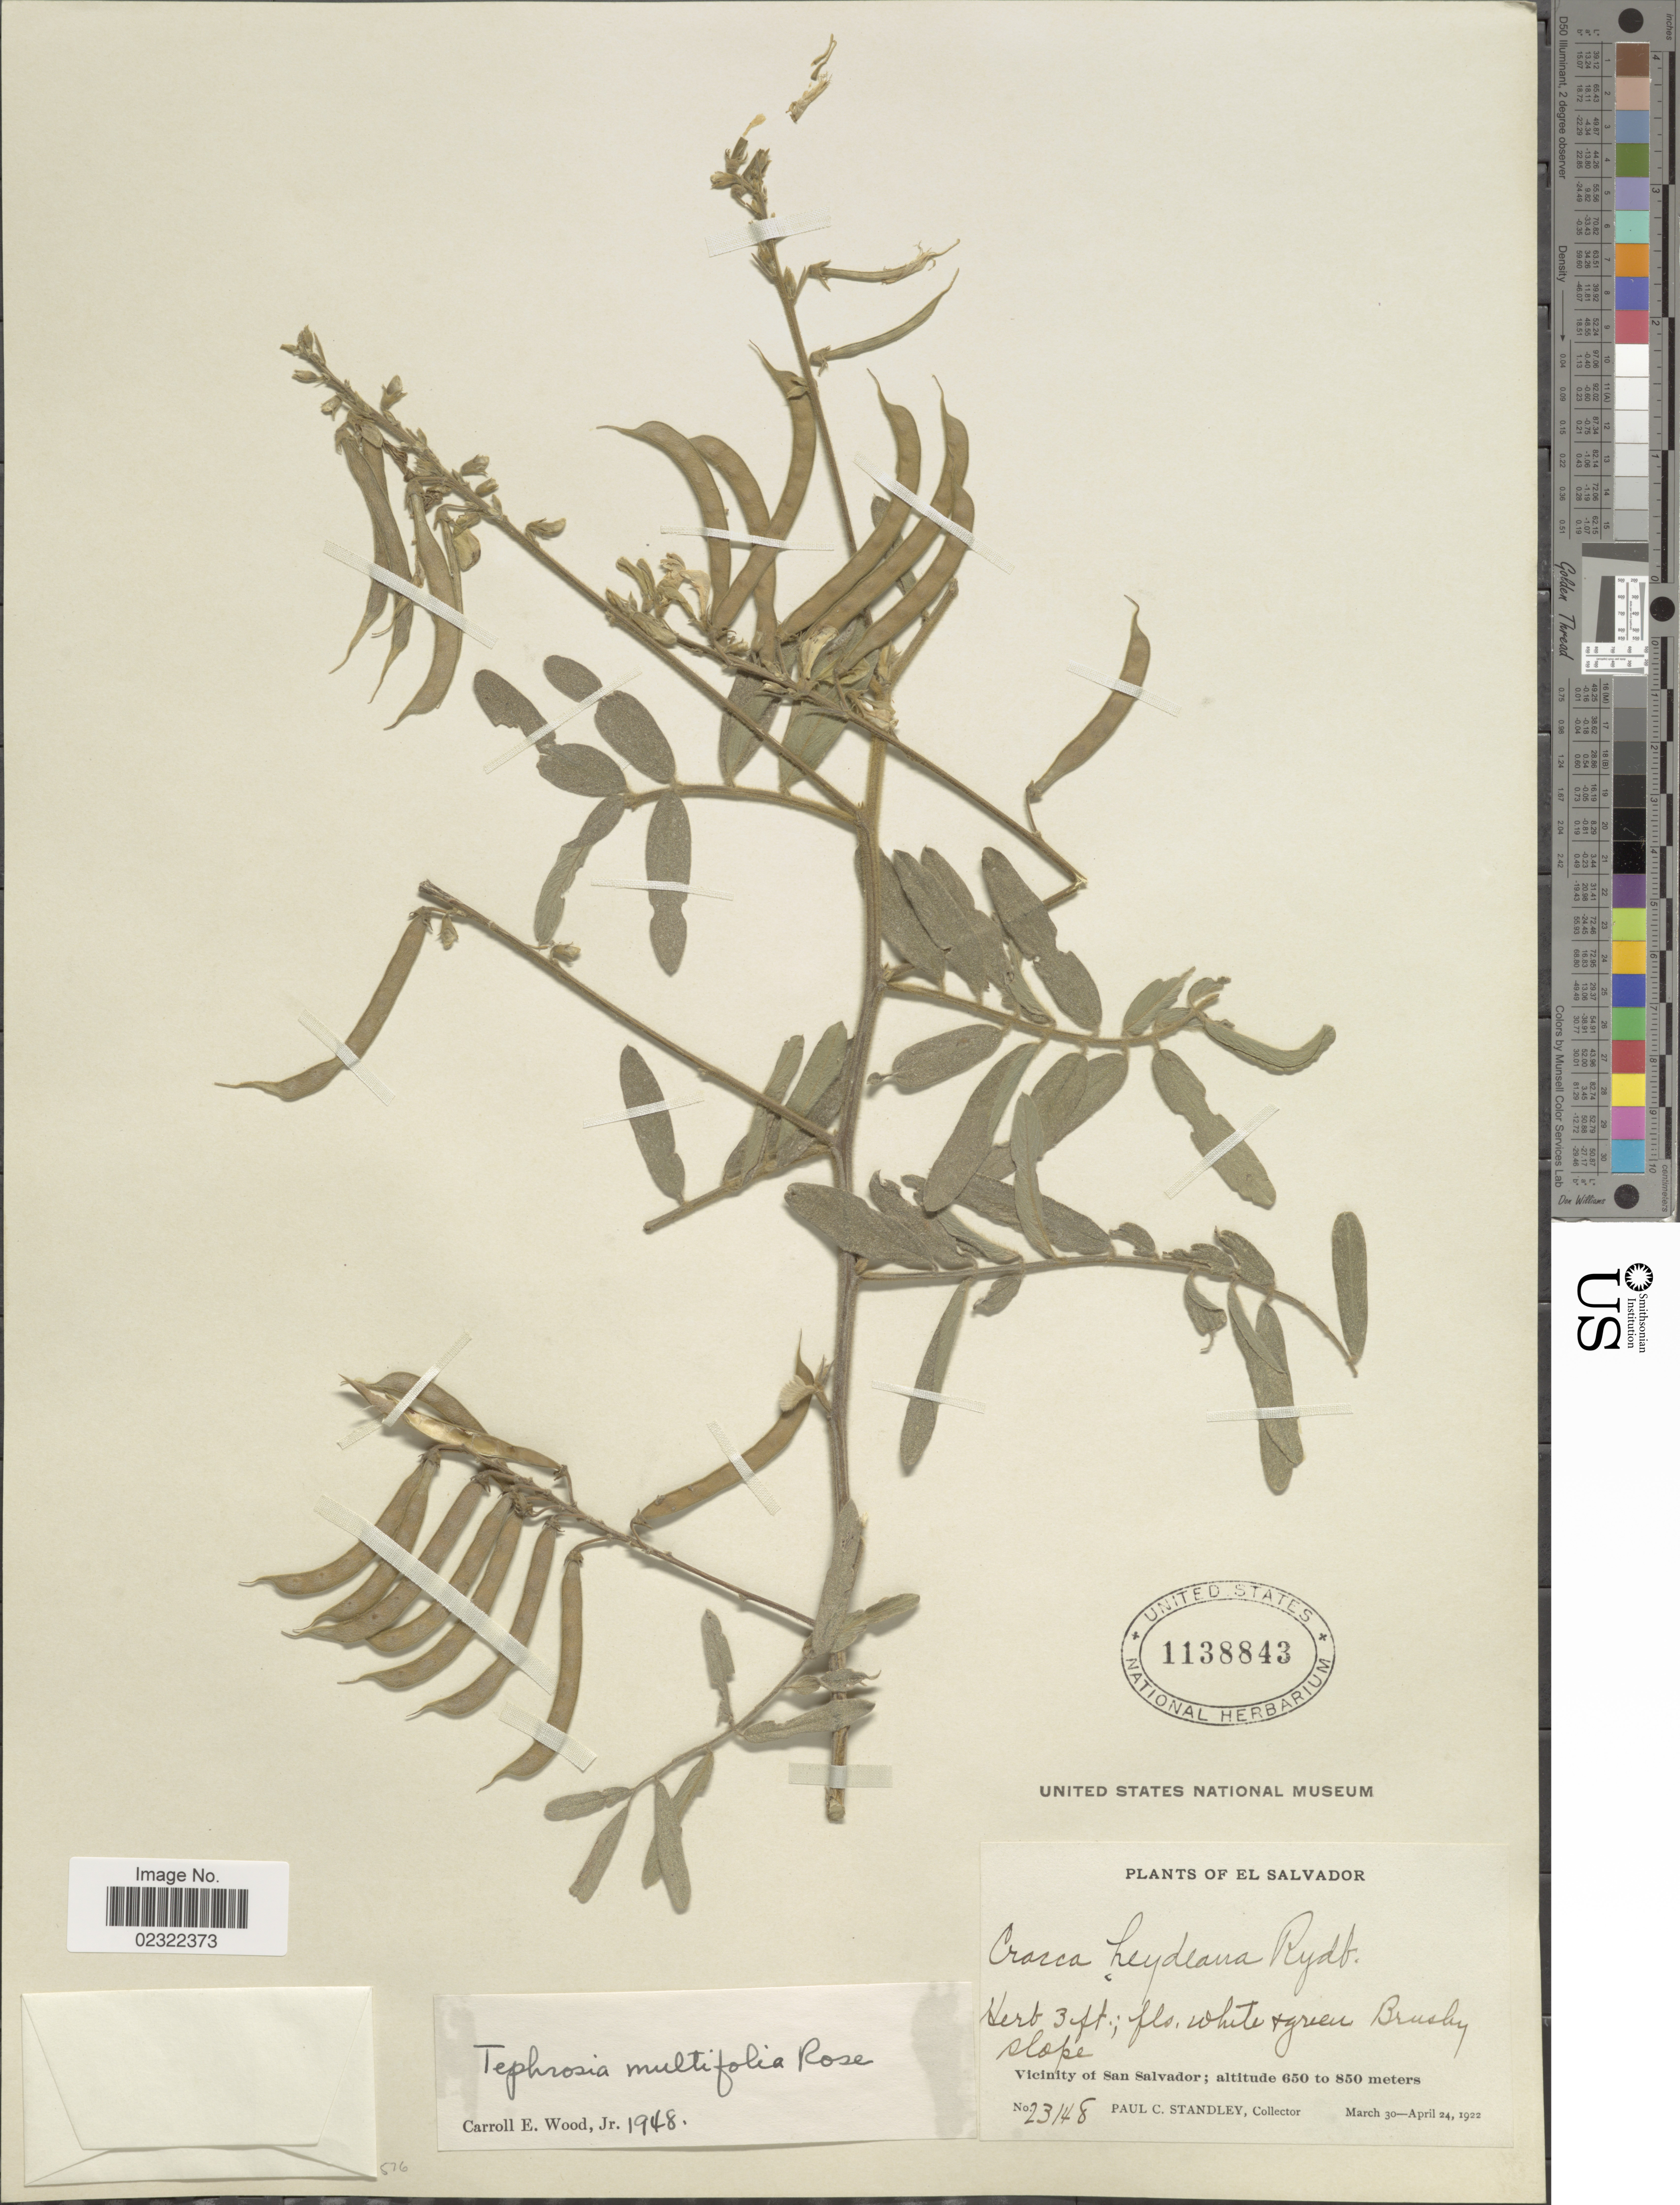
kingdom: Plantae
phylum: Tracheophyta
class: Magnoliopsida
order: Fabales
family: Fabaceae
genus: Tephrosia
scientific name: Tephrosia multifolia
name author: Rose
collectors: P. C. Standley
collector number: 23148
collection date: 1922-03-30/1922-04-24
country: El Salvador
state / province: San Salvador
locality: Vicinity of San Salvador.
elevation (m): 650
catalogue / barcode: US 1138843